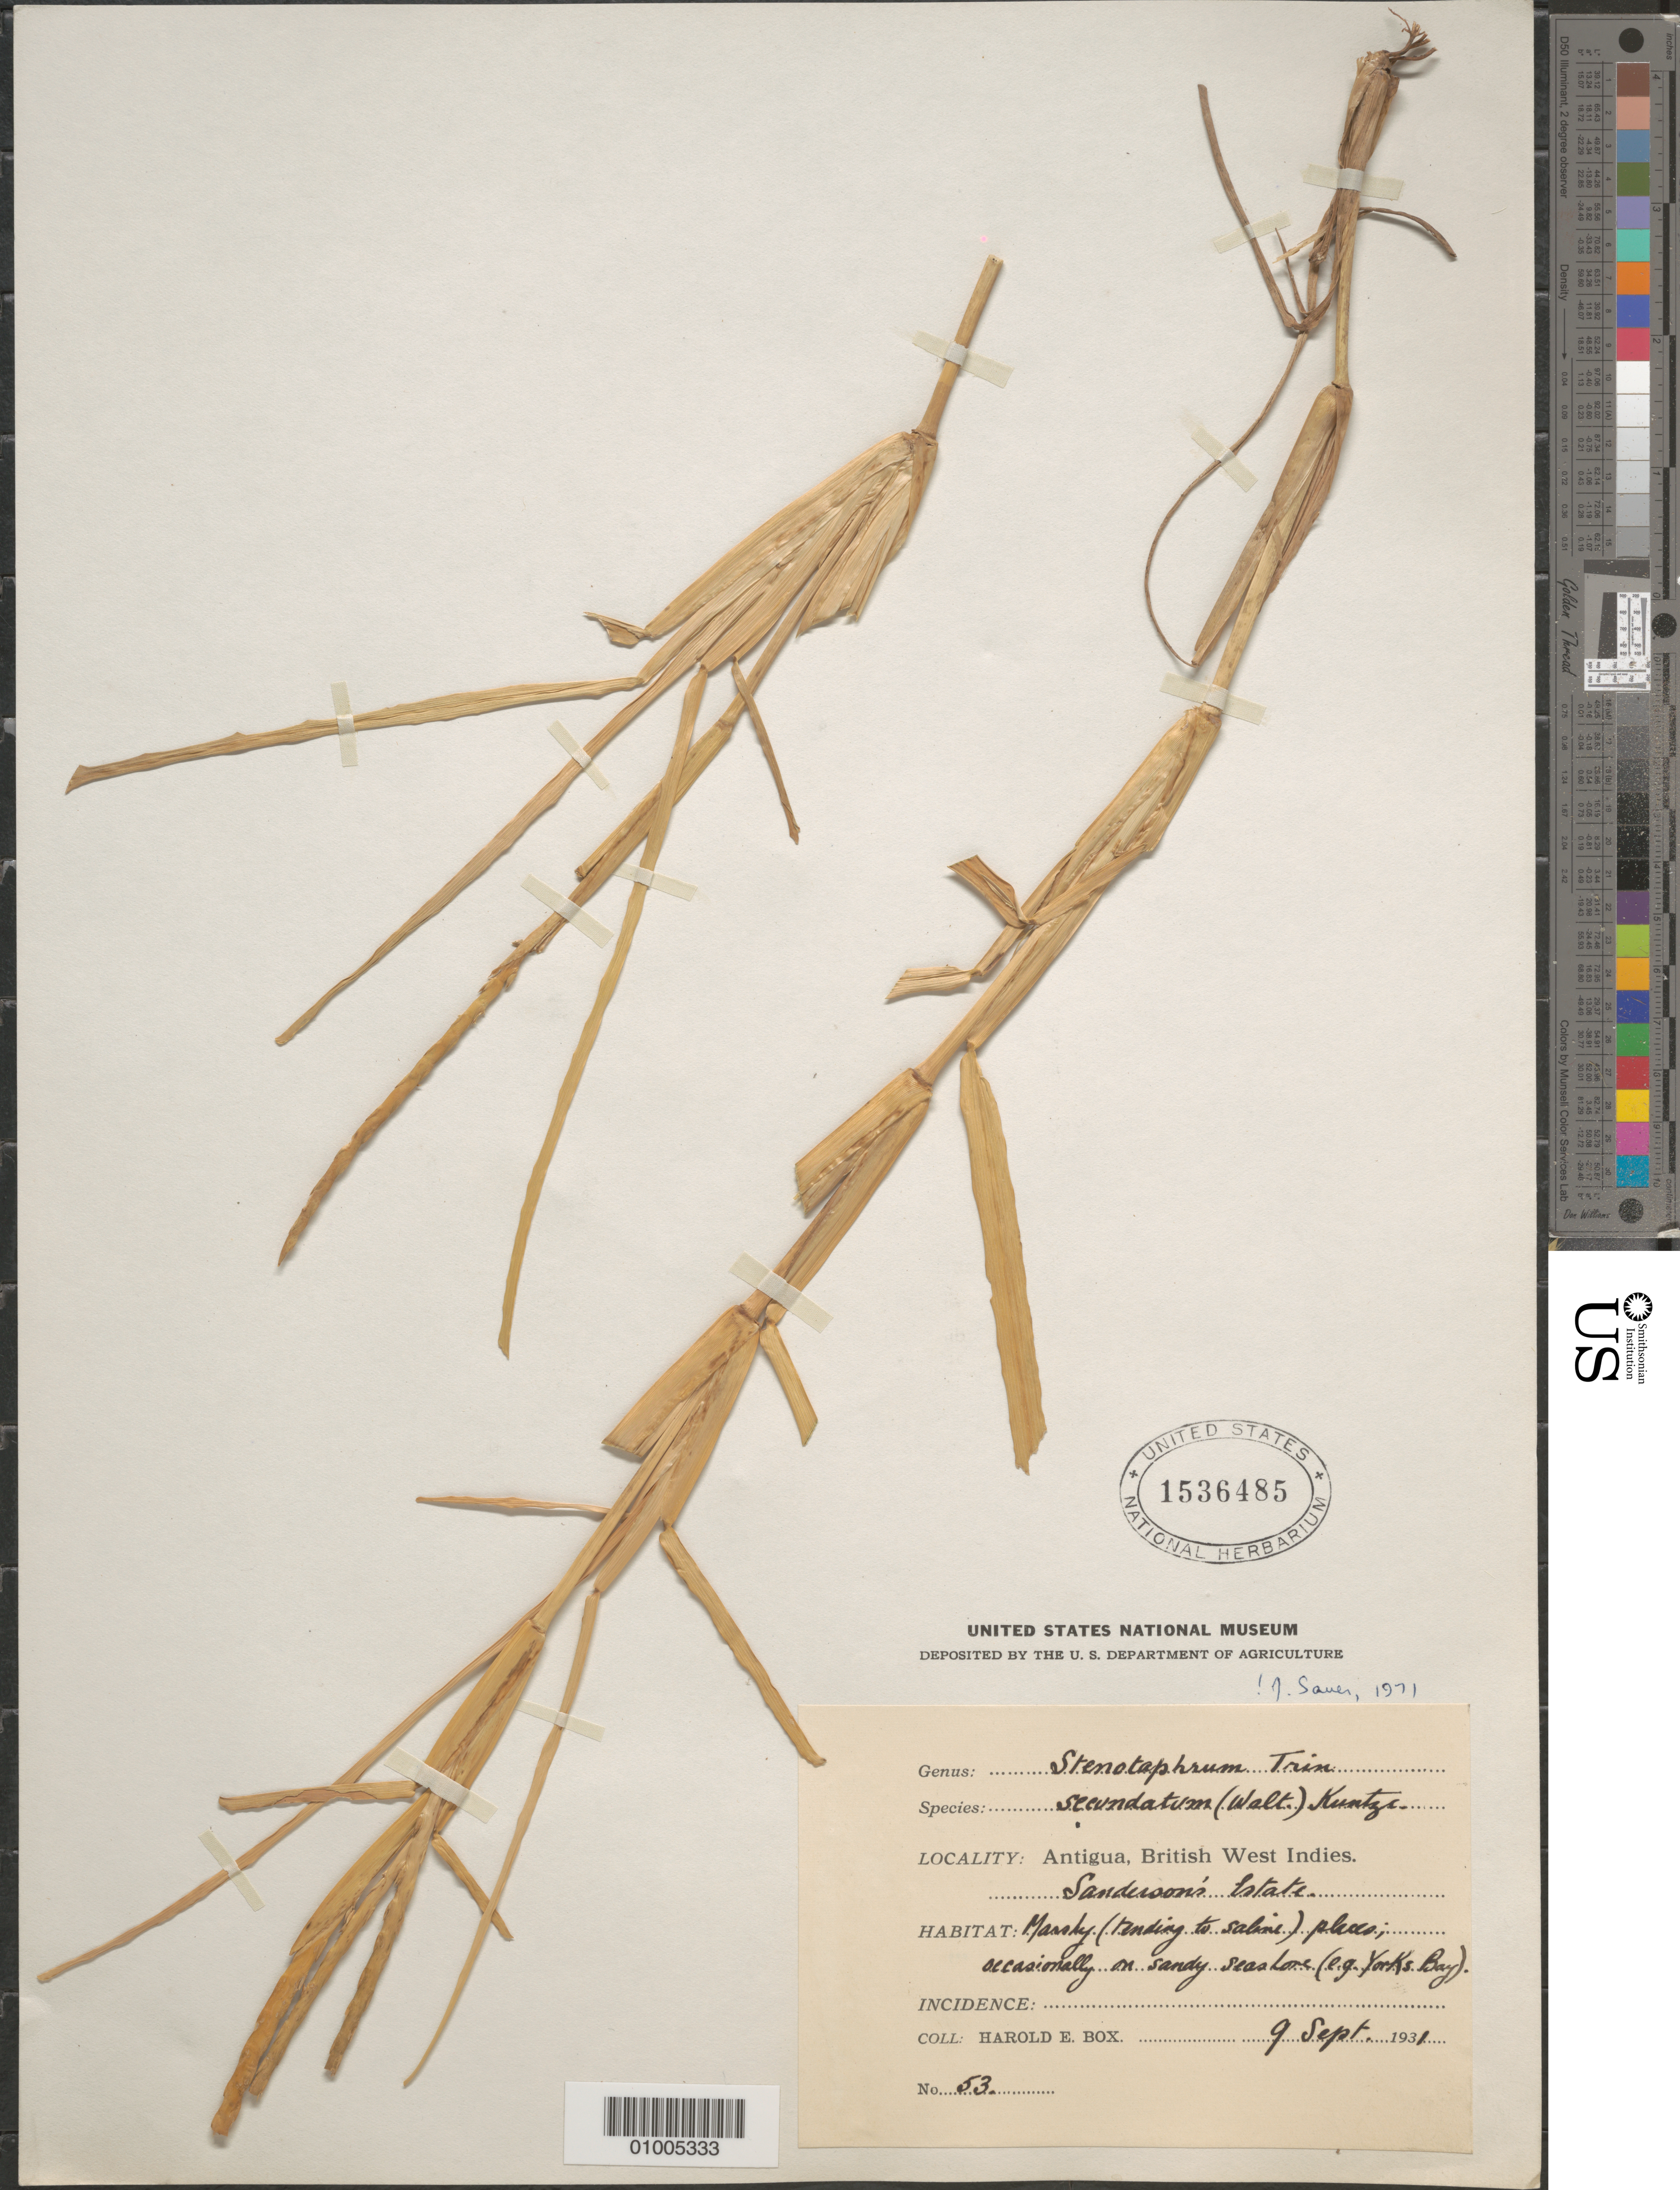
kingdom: Plantae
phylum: Tracheophyta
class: Liliopsida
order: Poales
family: Poaceae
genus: Stenotaphrum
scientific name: Stenotaphrum secundatum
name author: (Walter) Kuntze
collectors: H. E. Box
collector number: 53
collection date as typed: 09 Sep 1931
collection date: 1931-09-09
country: Antigua and Barbuda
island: Antigua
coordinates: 0 N, 0 E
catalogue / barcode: US 1536485